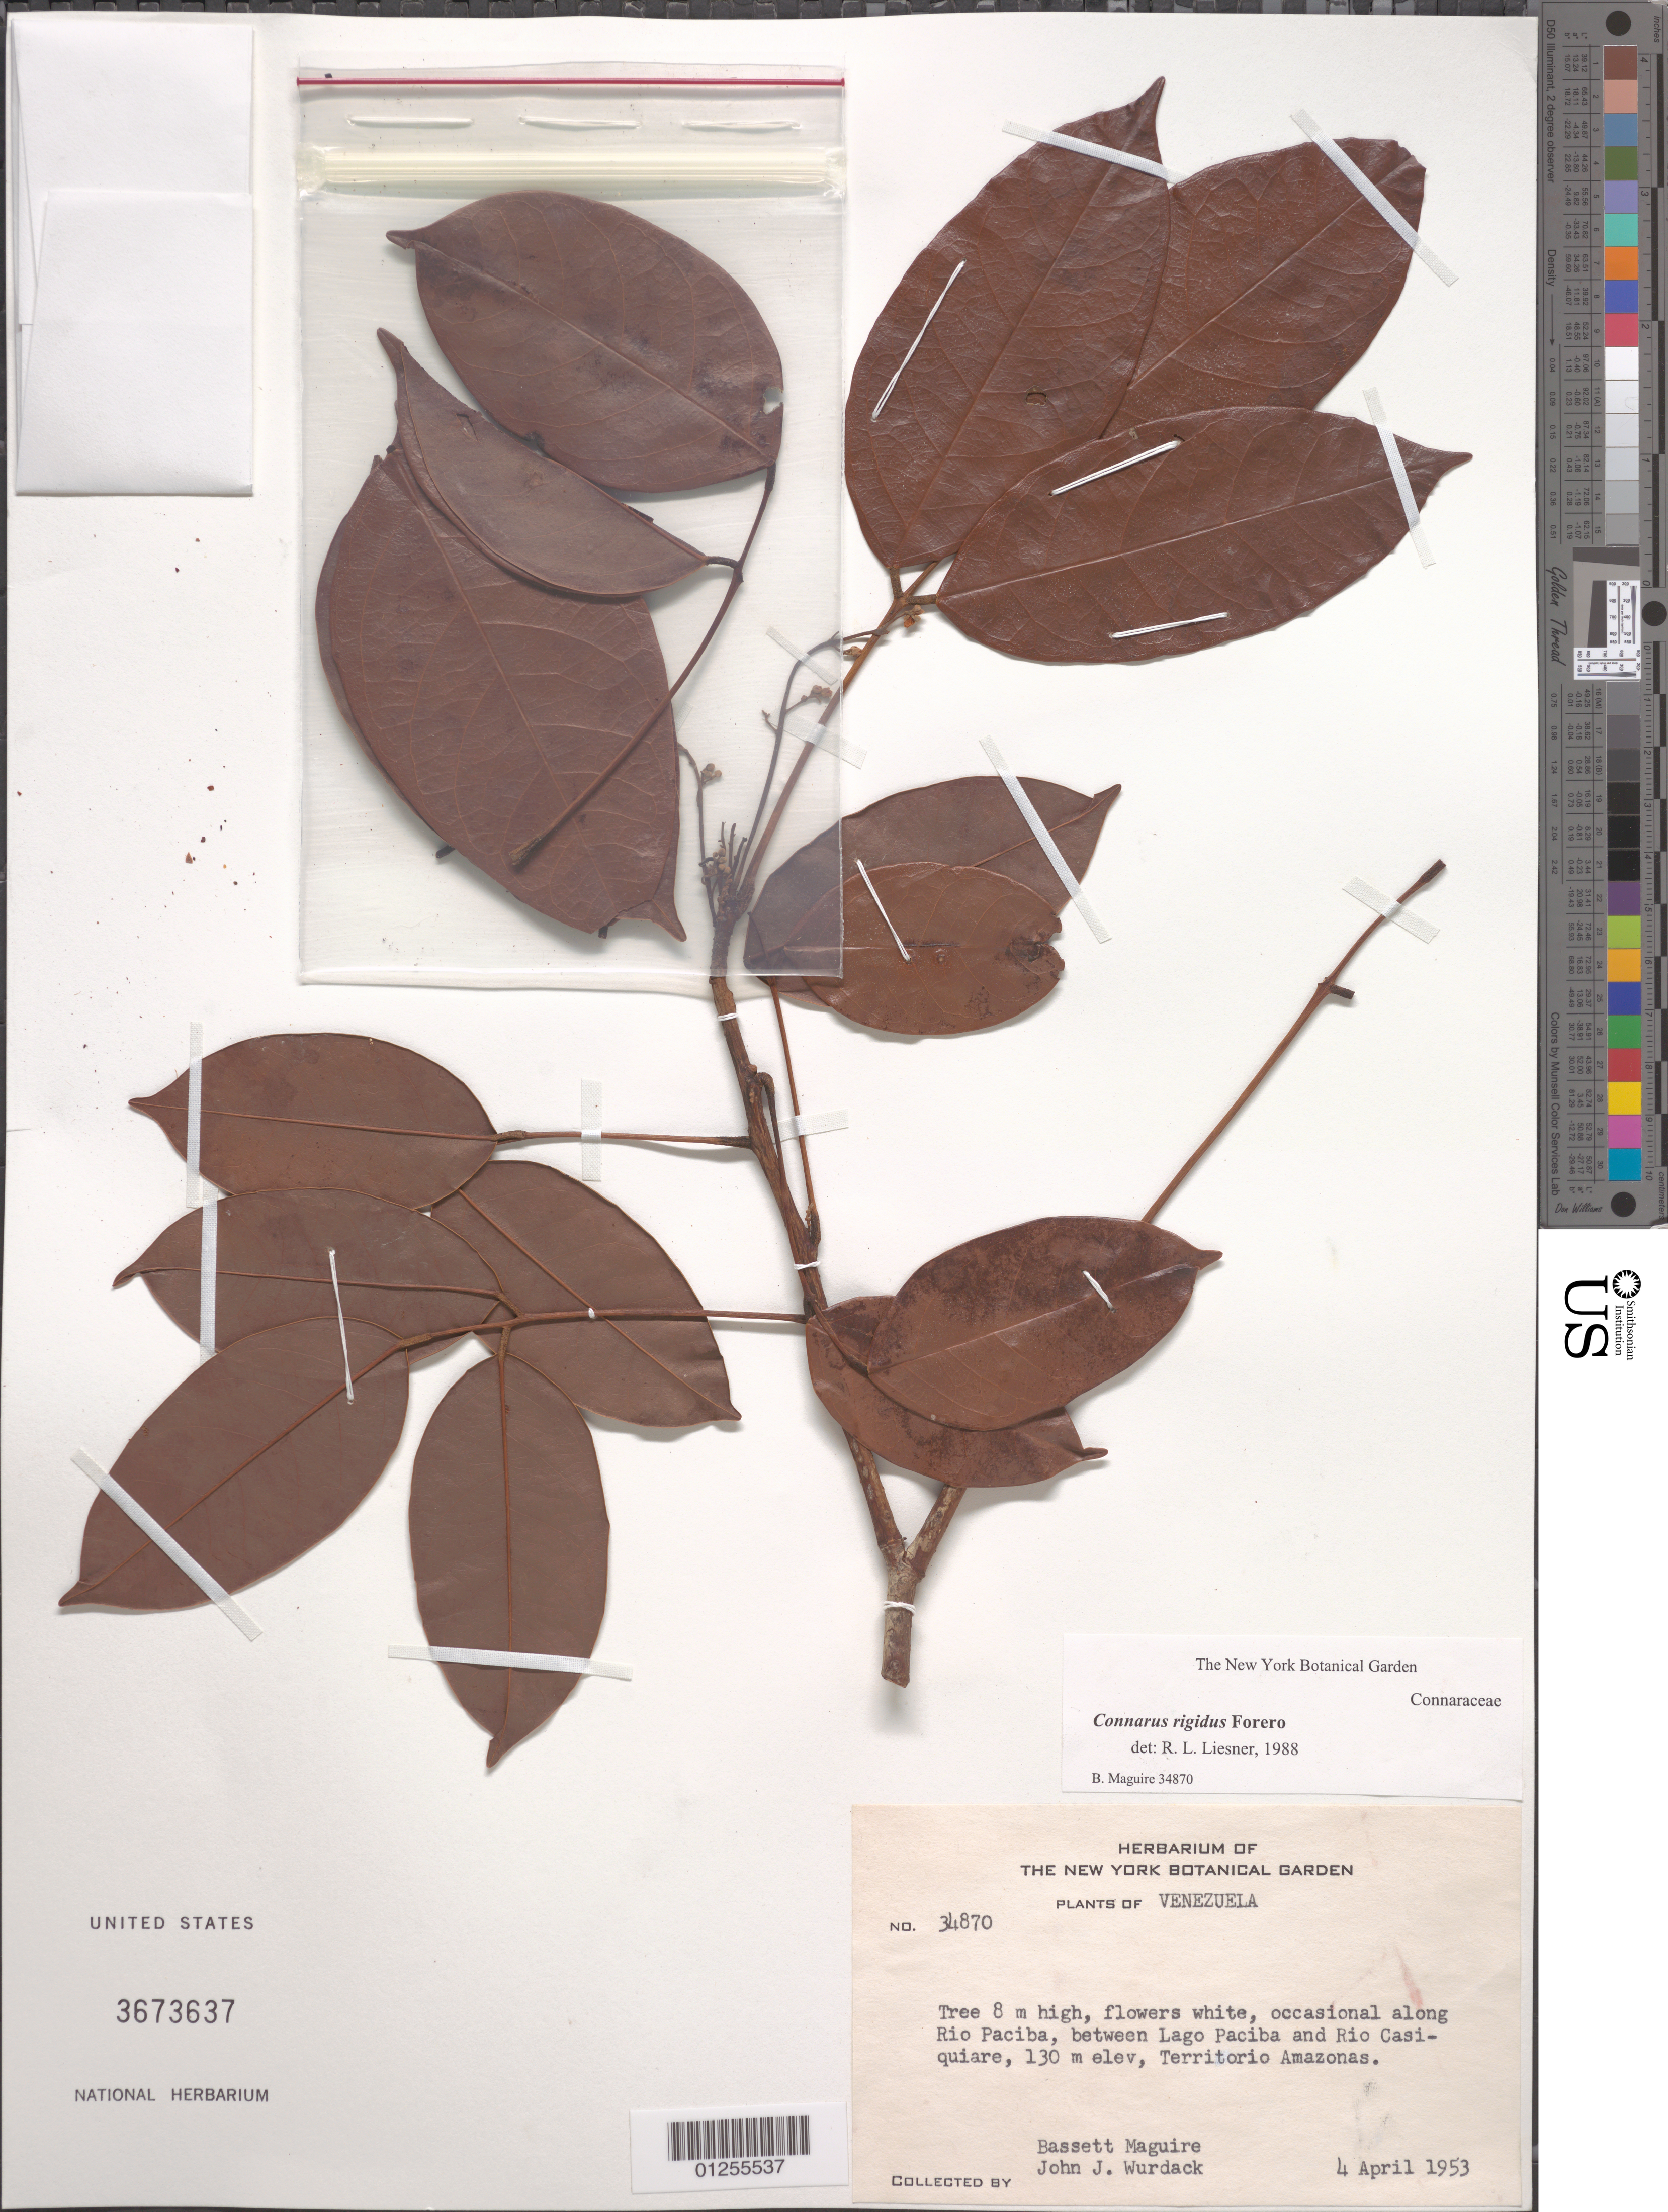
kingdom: Plantae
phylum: Tracheophyta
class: Magnoliopsida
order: Oxalidales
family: Connaraceae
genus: Connarus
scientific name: Connarus rigidus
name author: Forero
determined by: Liesner, R. L.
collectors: B. Maguire Jr. & J. J. Wurdack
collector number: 34870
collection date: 1953-04-04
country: Venezuela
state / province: Amazonas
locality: Rio Paciba, between Lago Paciba and Rio Casiquiare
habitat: Occasional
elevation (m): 130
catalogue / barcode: US 3673637